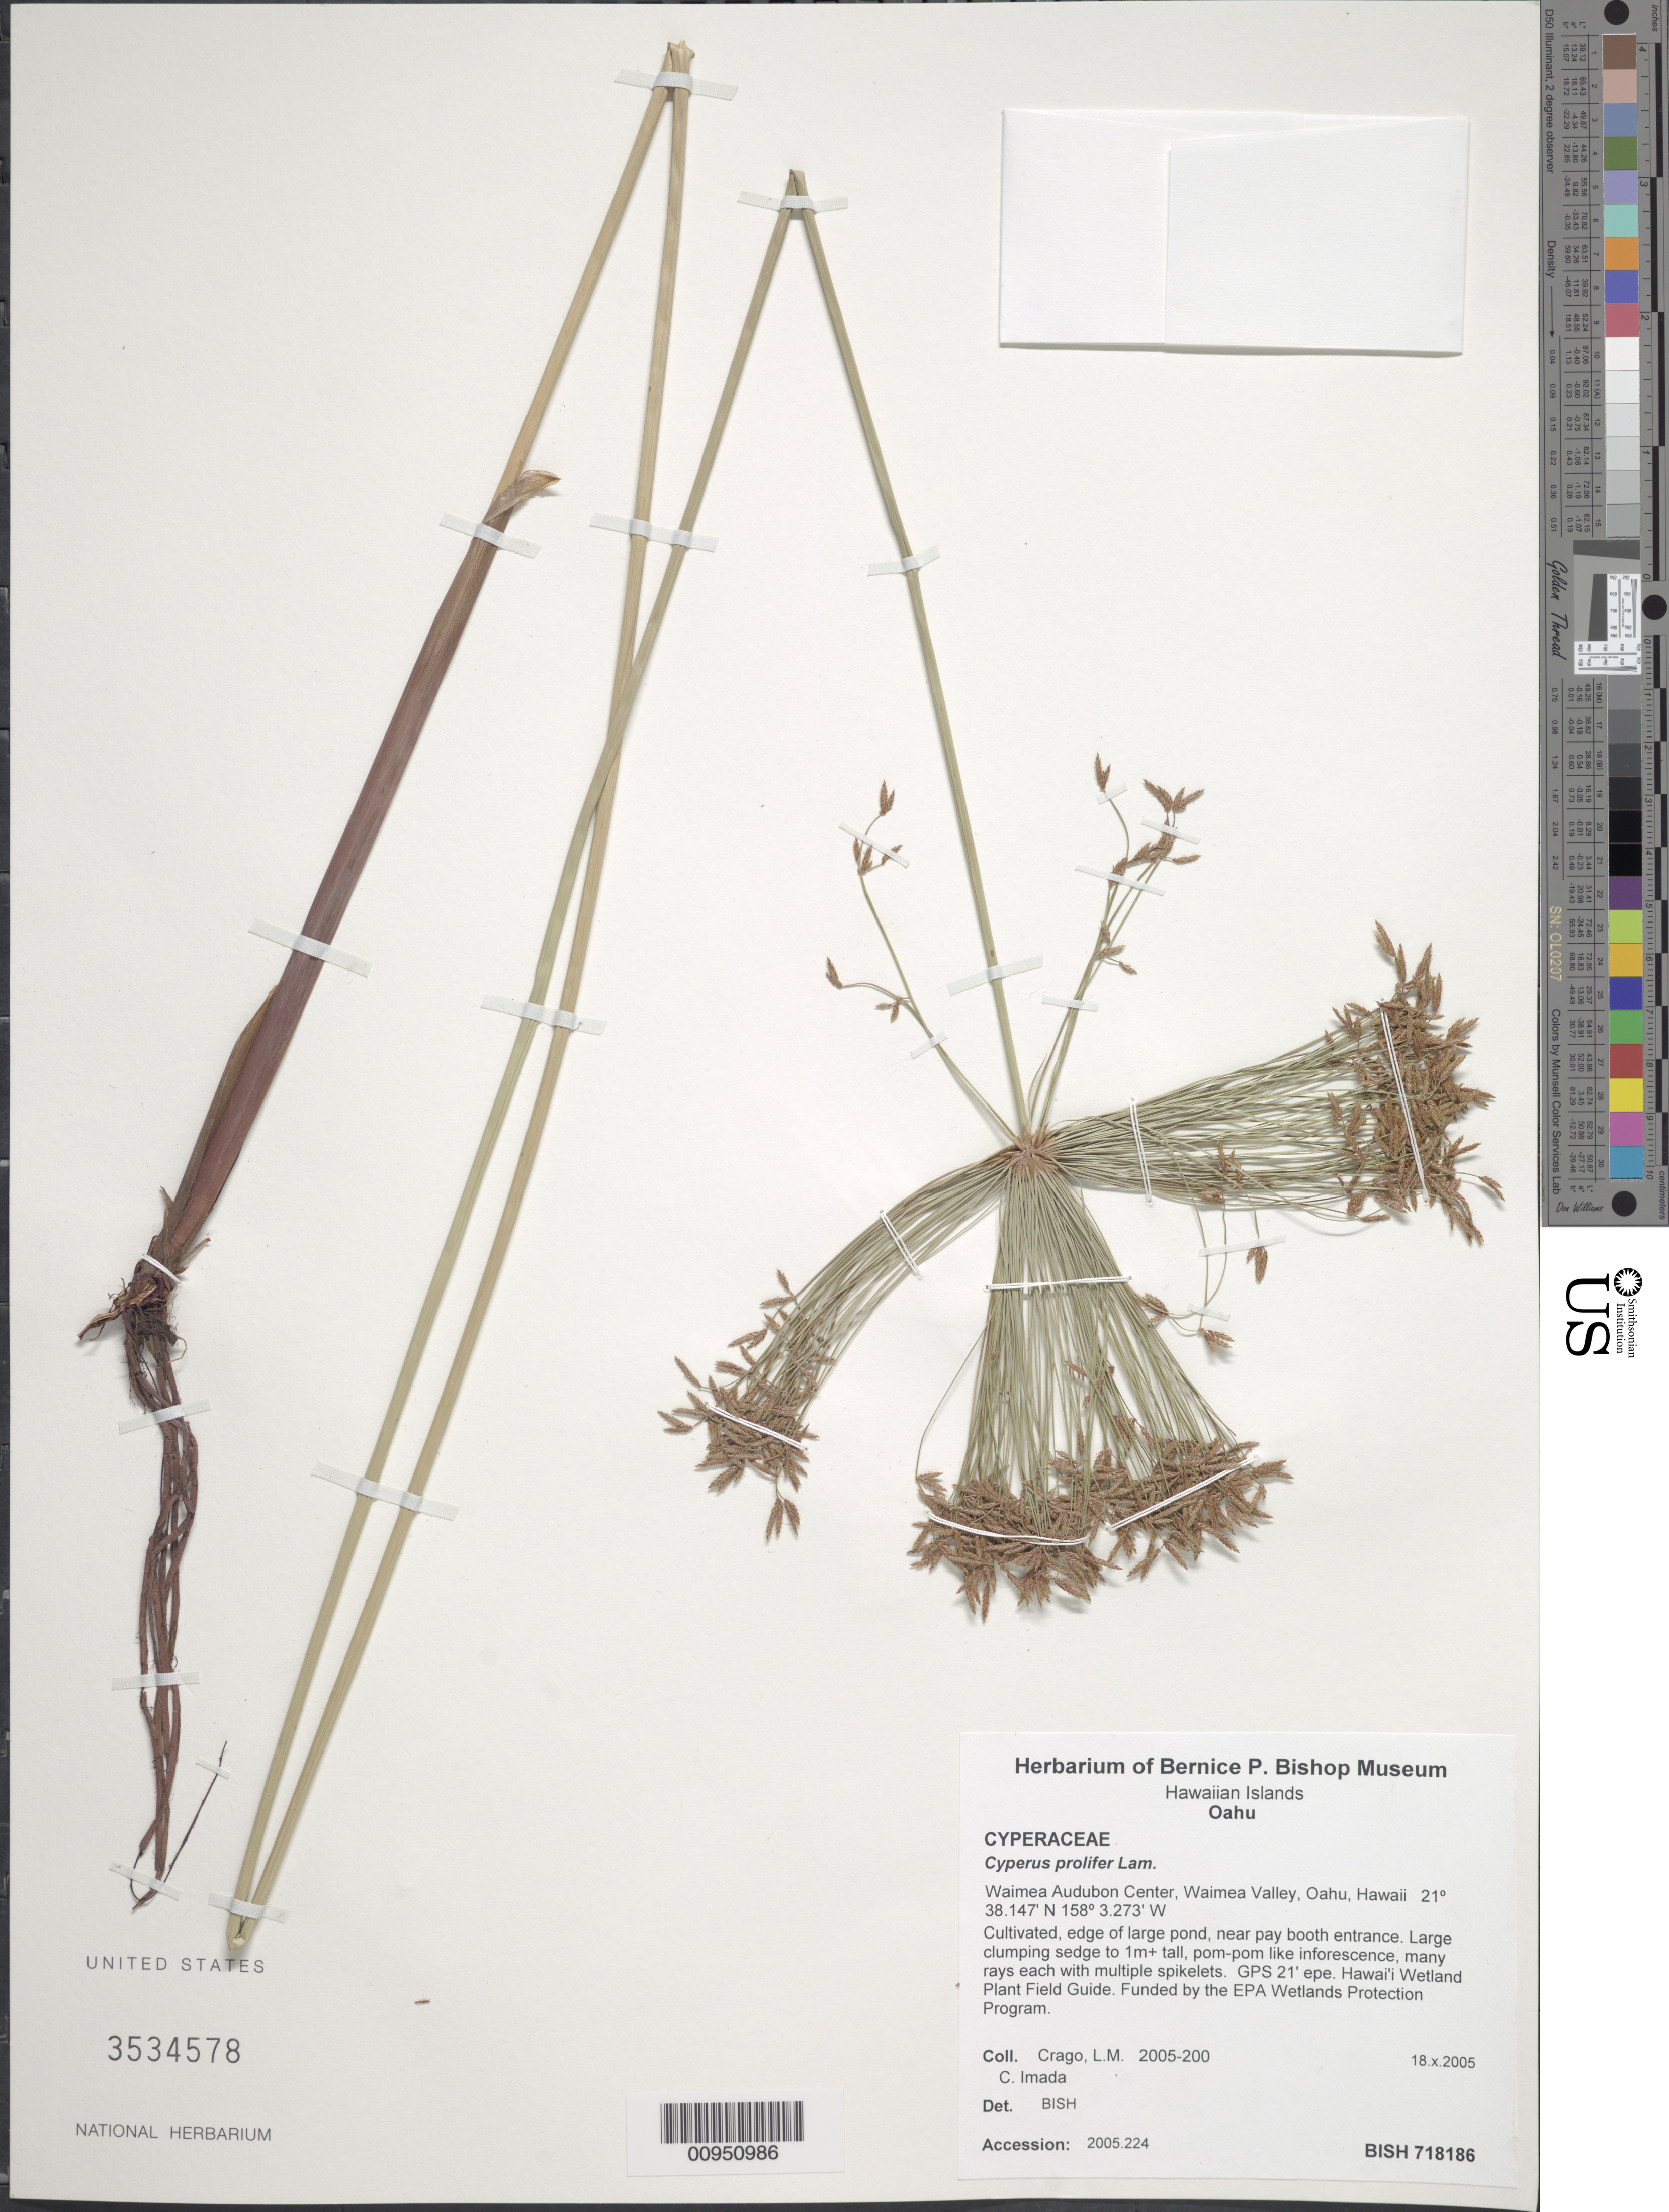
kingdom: Plantae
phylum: Tracheophyta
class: Liliopsida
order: Poales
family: Cyperaceae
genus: Cyperus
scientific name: Cyperus prolifer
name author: Lam.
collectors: L. Crago & C. Imada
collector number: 2005-200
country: United States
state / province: Hawaii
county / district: Honolulu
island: Oahu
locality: Wainea Audubon Center, Waimea Valley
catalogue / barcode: US 3534578